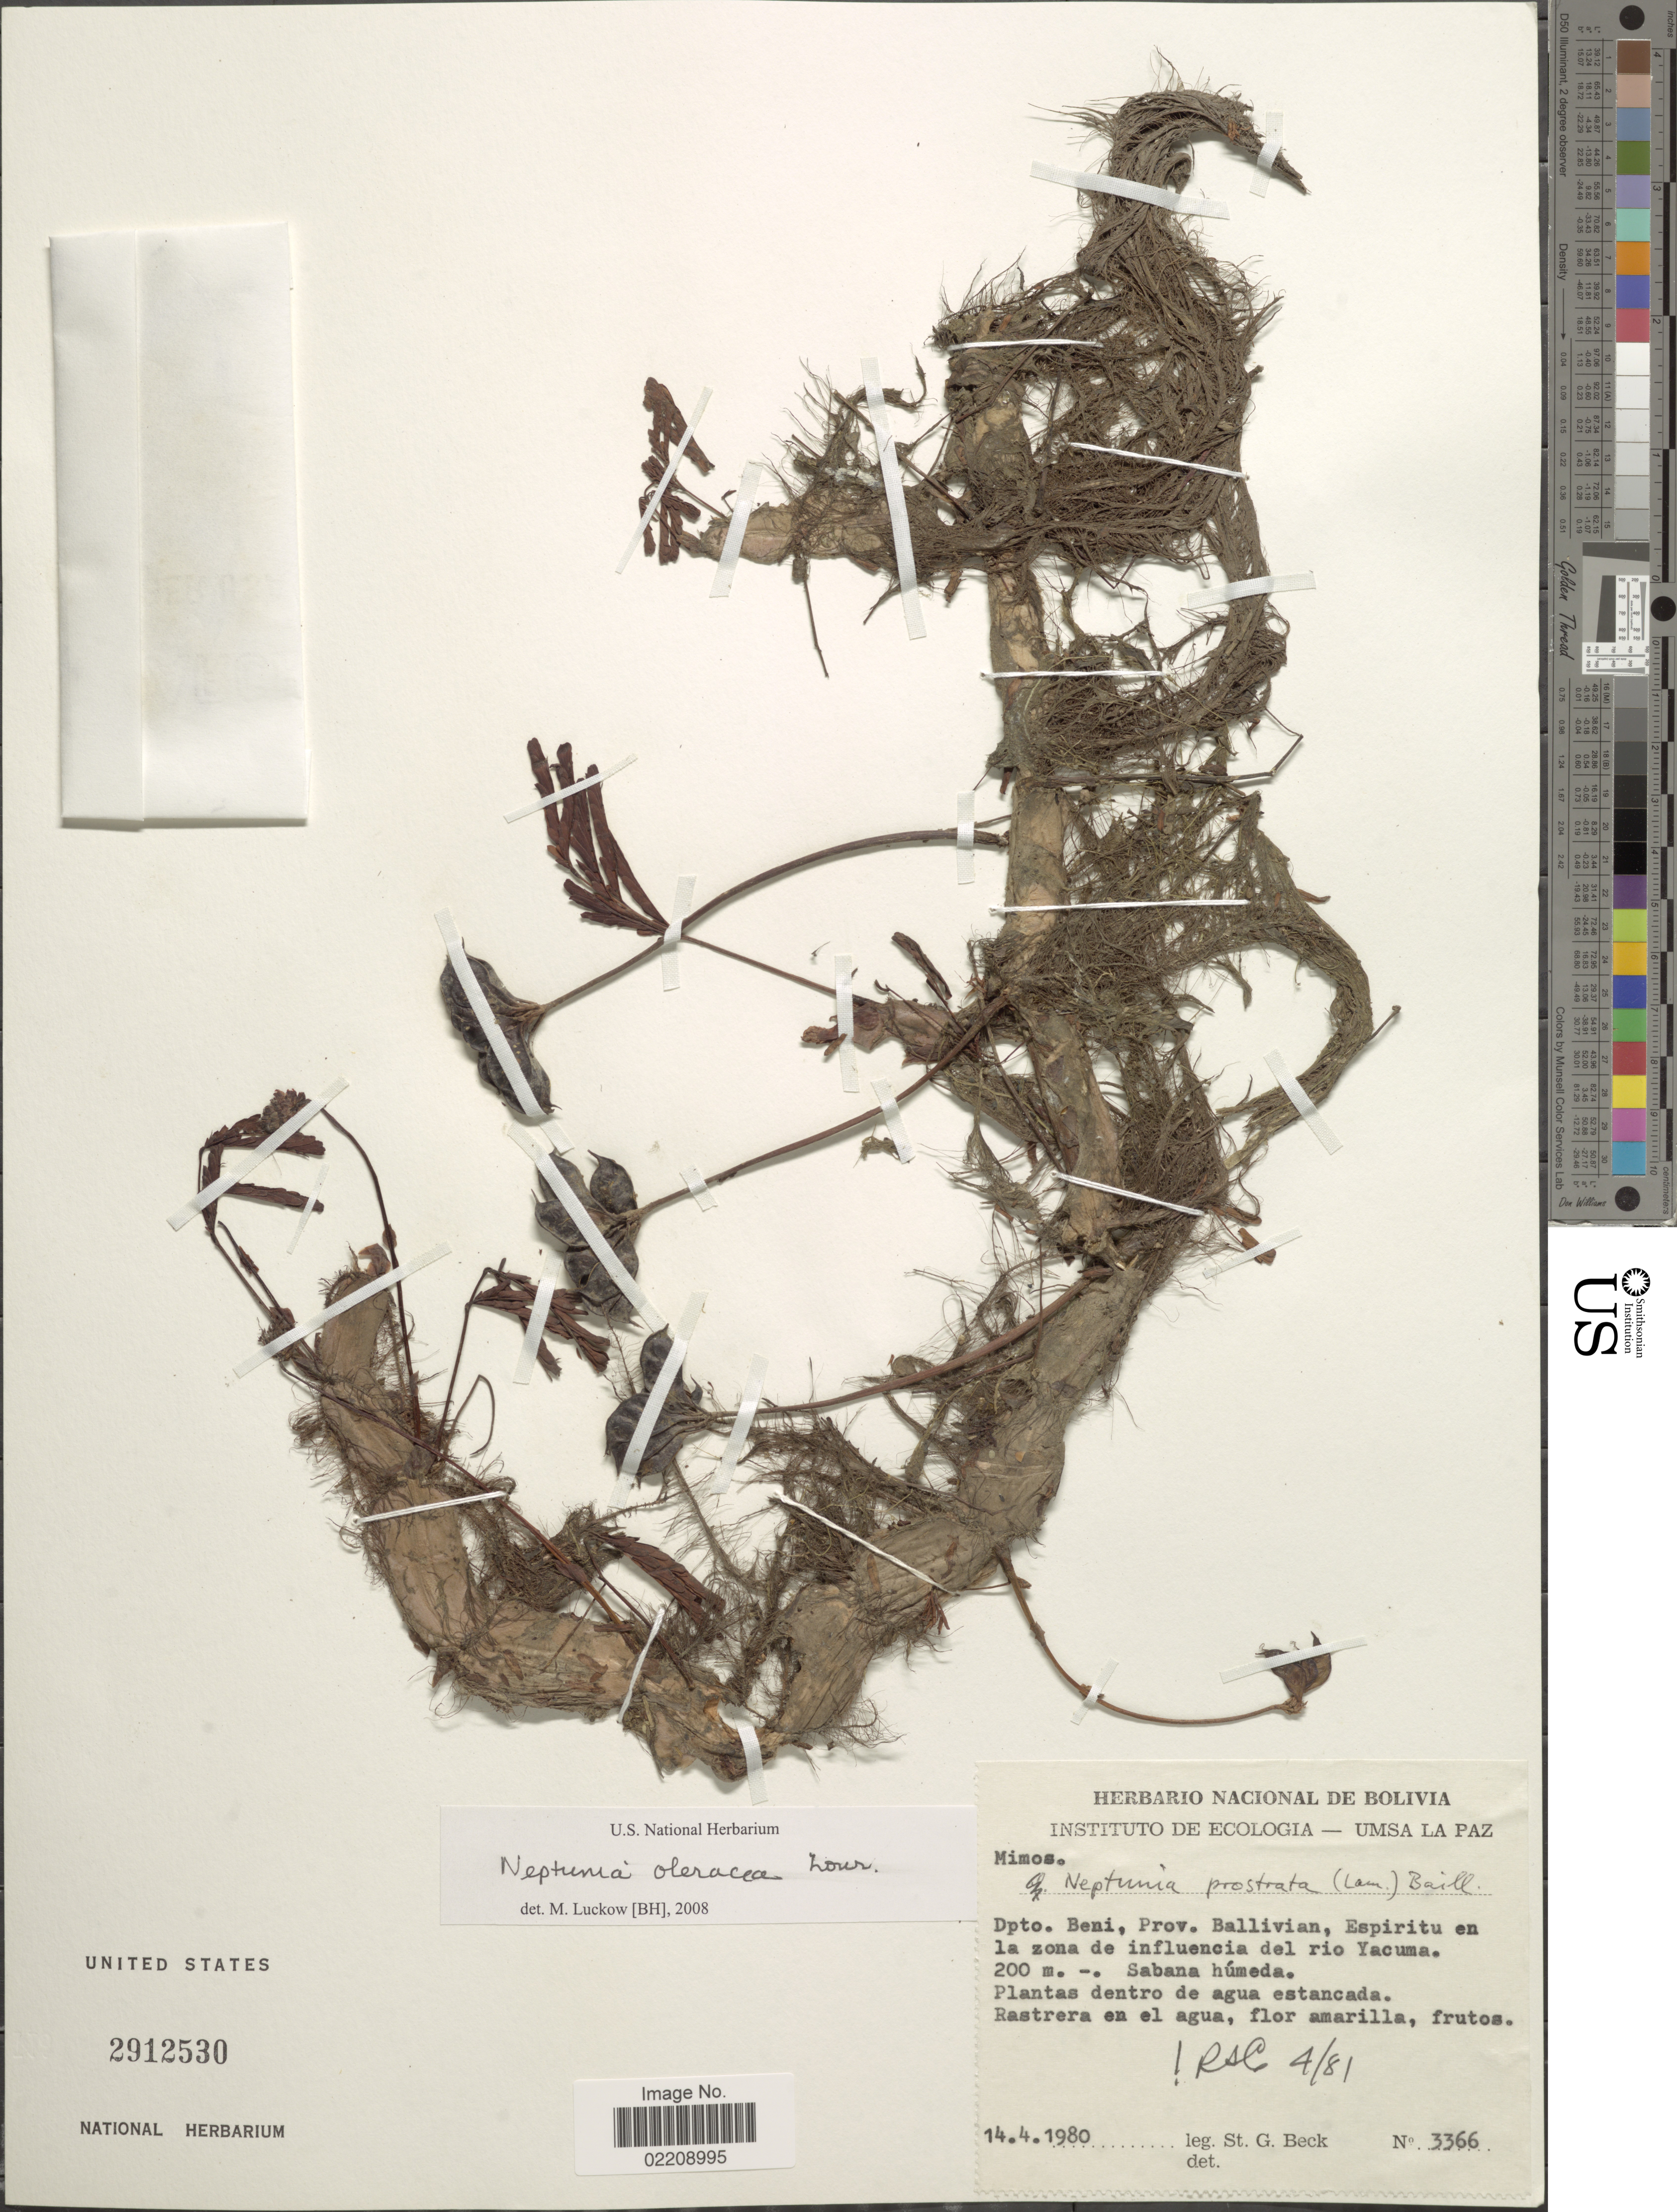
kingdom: Plantae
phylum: Tracheophyta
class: Magnoliopsida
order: Fabales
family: Fabaceae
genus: Neptunia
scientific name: Neptunia oleracea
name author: Lour.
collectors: S. G. Beck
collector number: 3366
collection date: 1980-04-14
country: Bolivia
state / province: Beni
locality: Prov. Ballivian, Espiritu en la zona de influencia del rio Yacuma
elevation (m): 200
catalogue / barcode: US 2912530